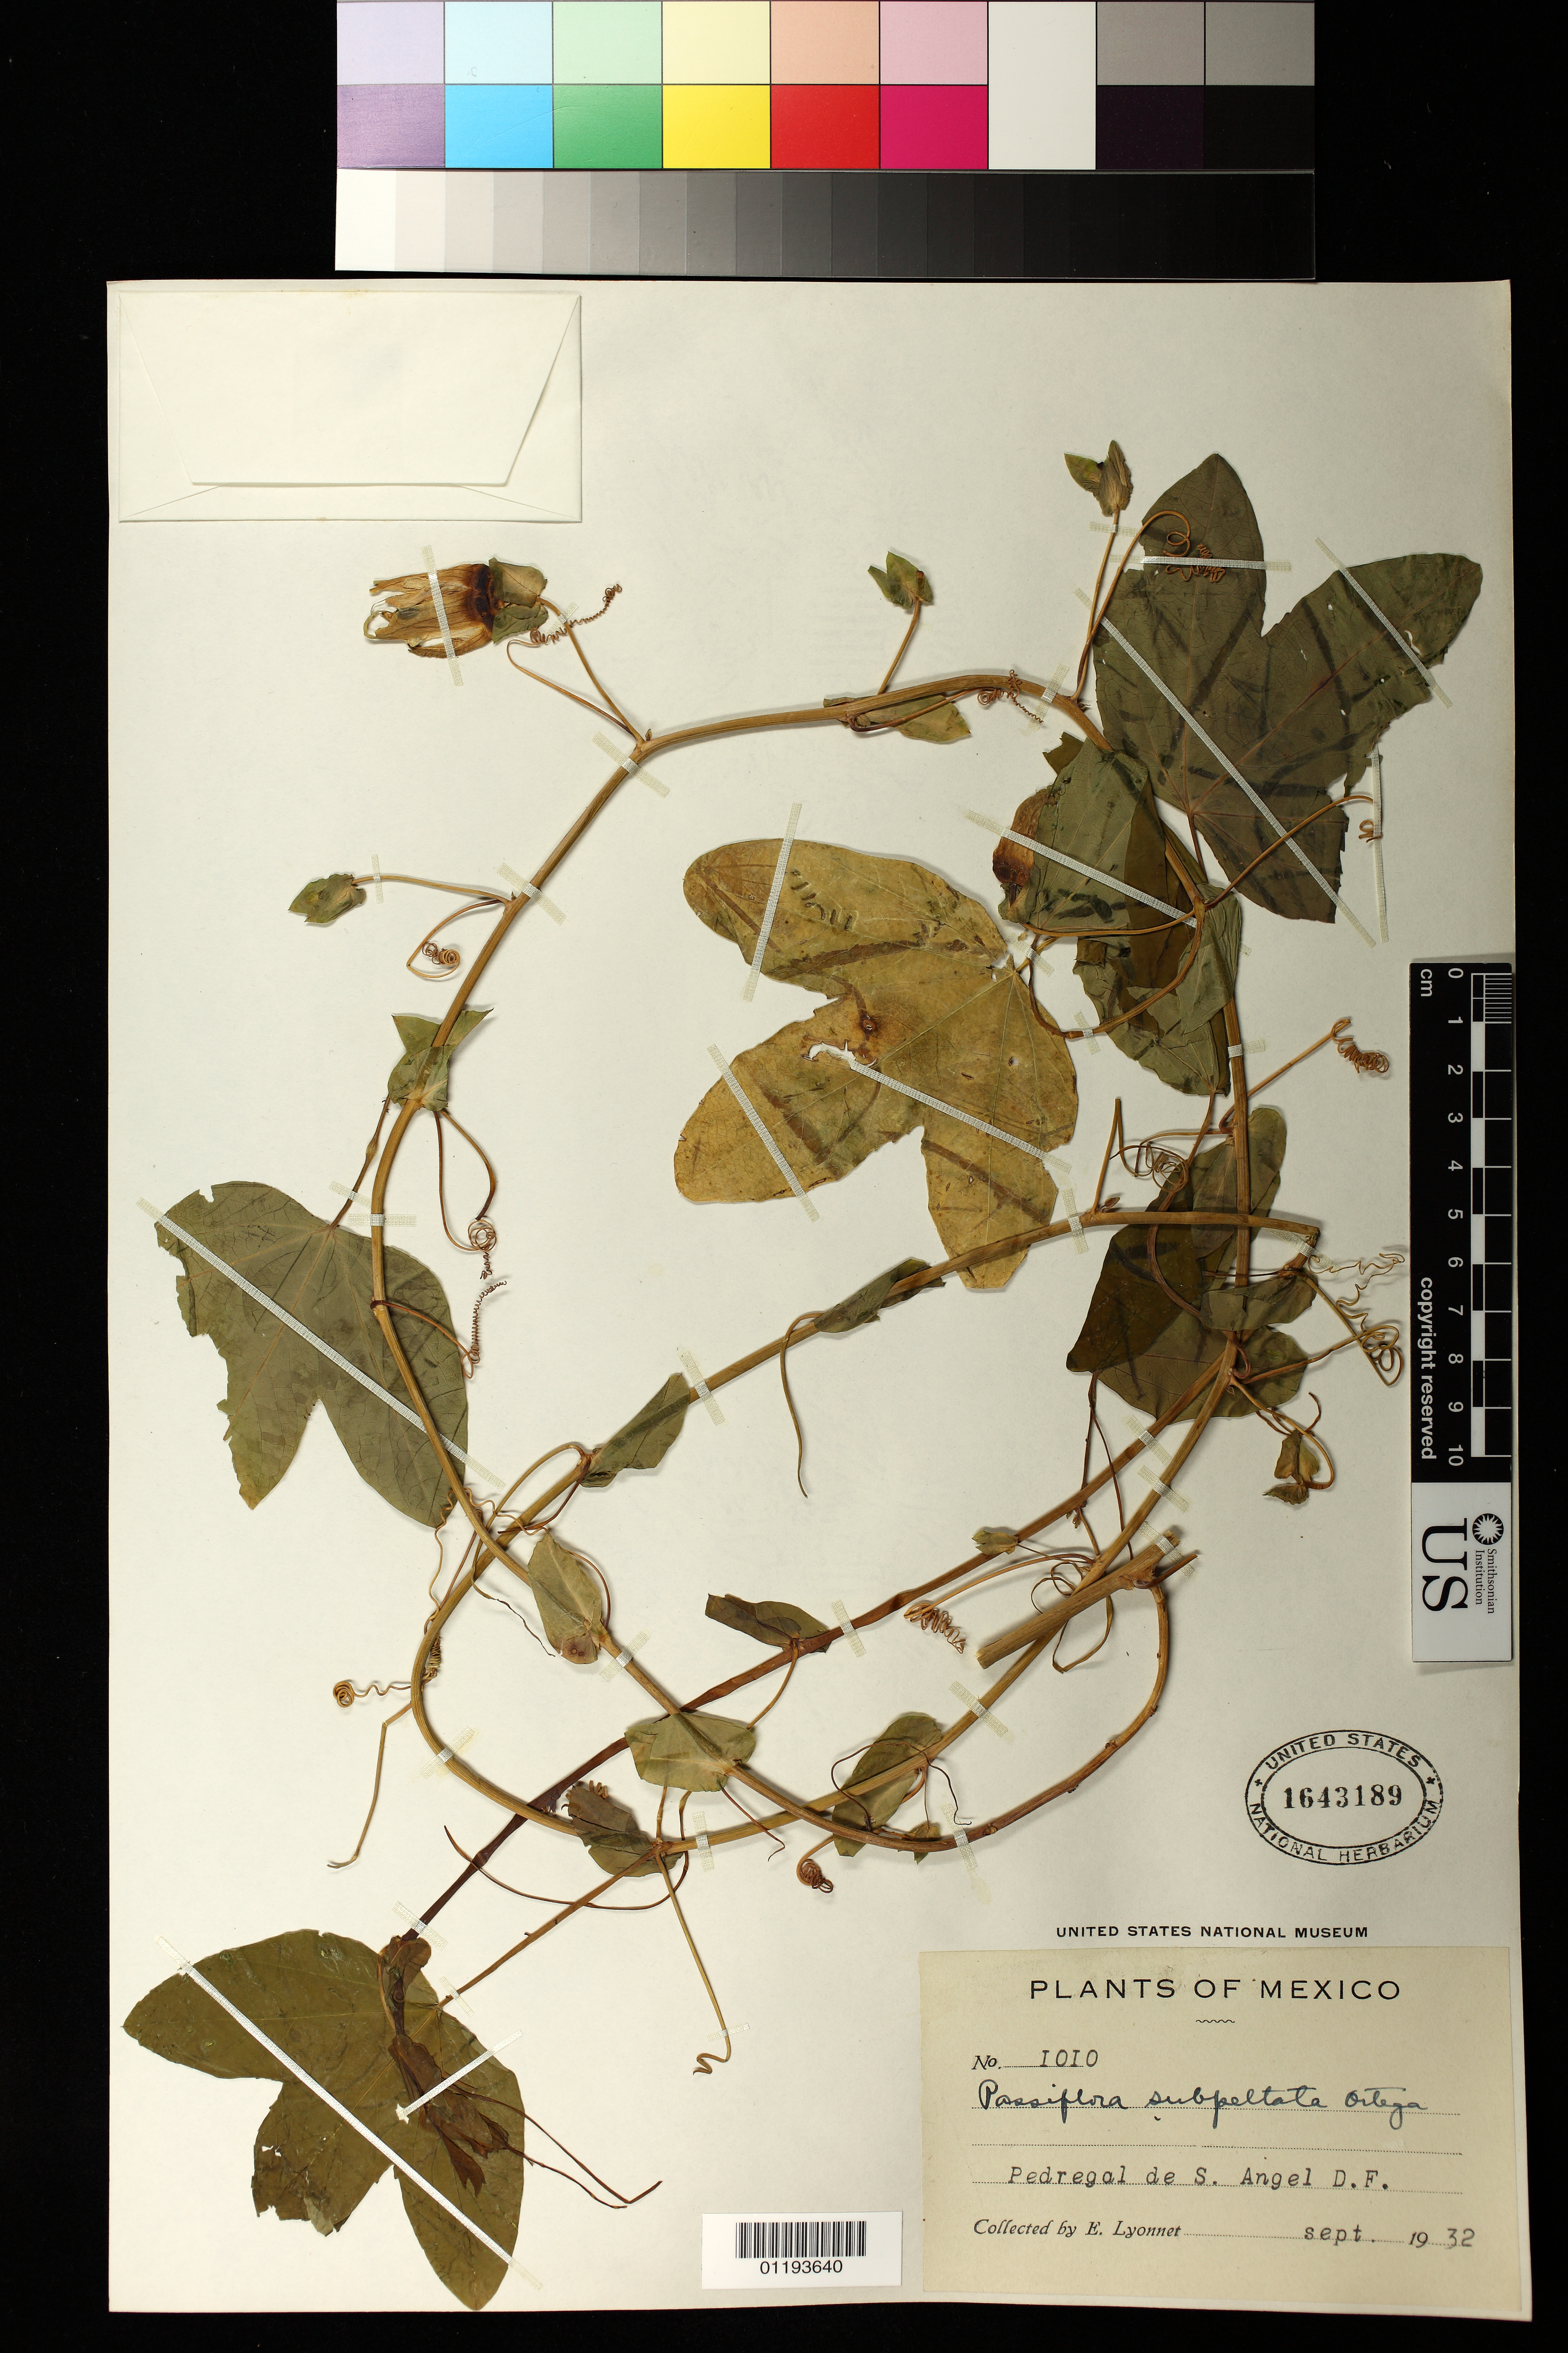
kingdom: Plantae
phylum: Tracheophyta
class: Magnoliopsida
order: Malpighiales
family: Passifloraceae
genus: Passiflora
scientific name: Passiflora subpeltata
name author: Ortega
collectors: Bro. E. Lyonnet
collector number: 1010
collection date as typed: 1932-09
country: Mexico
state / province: Distrito Federal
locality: Pedregal de San Angel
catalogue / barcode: US 1643189